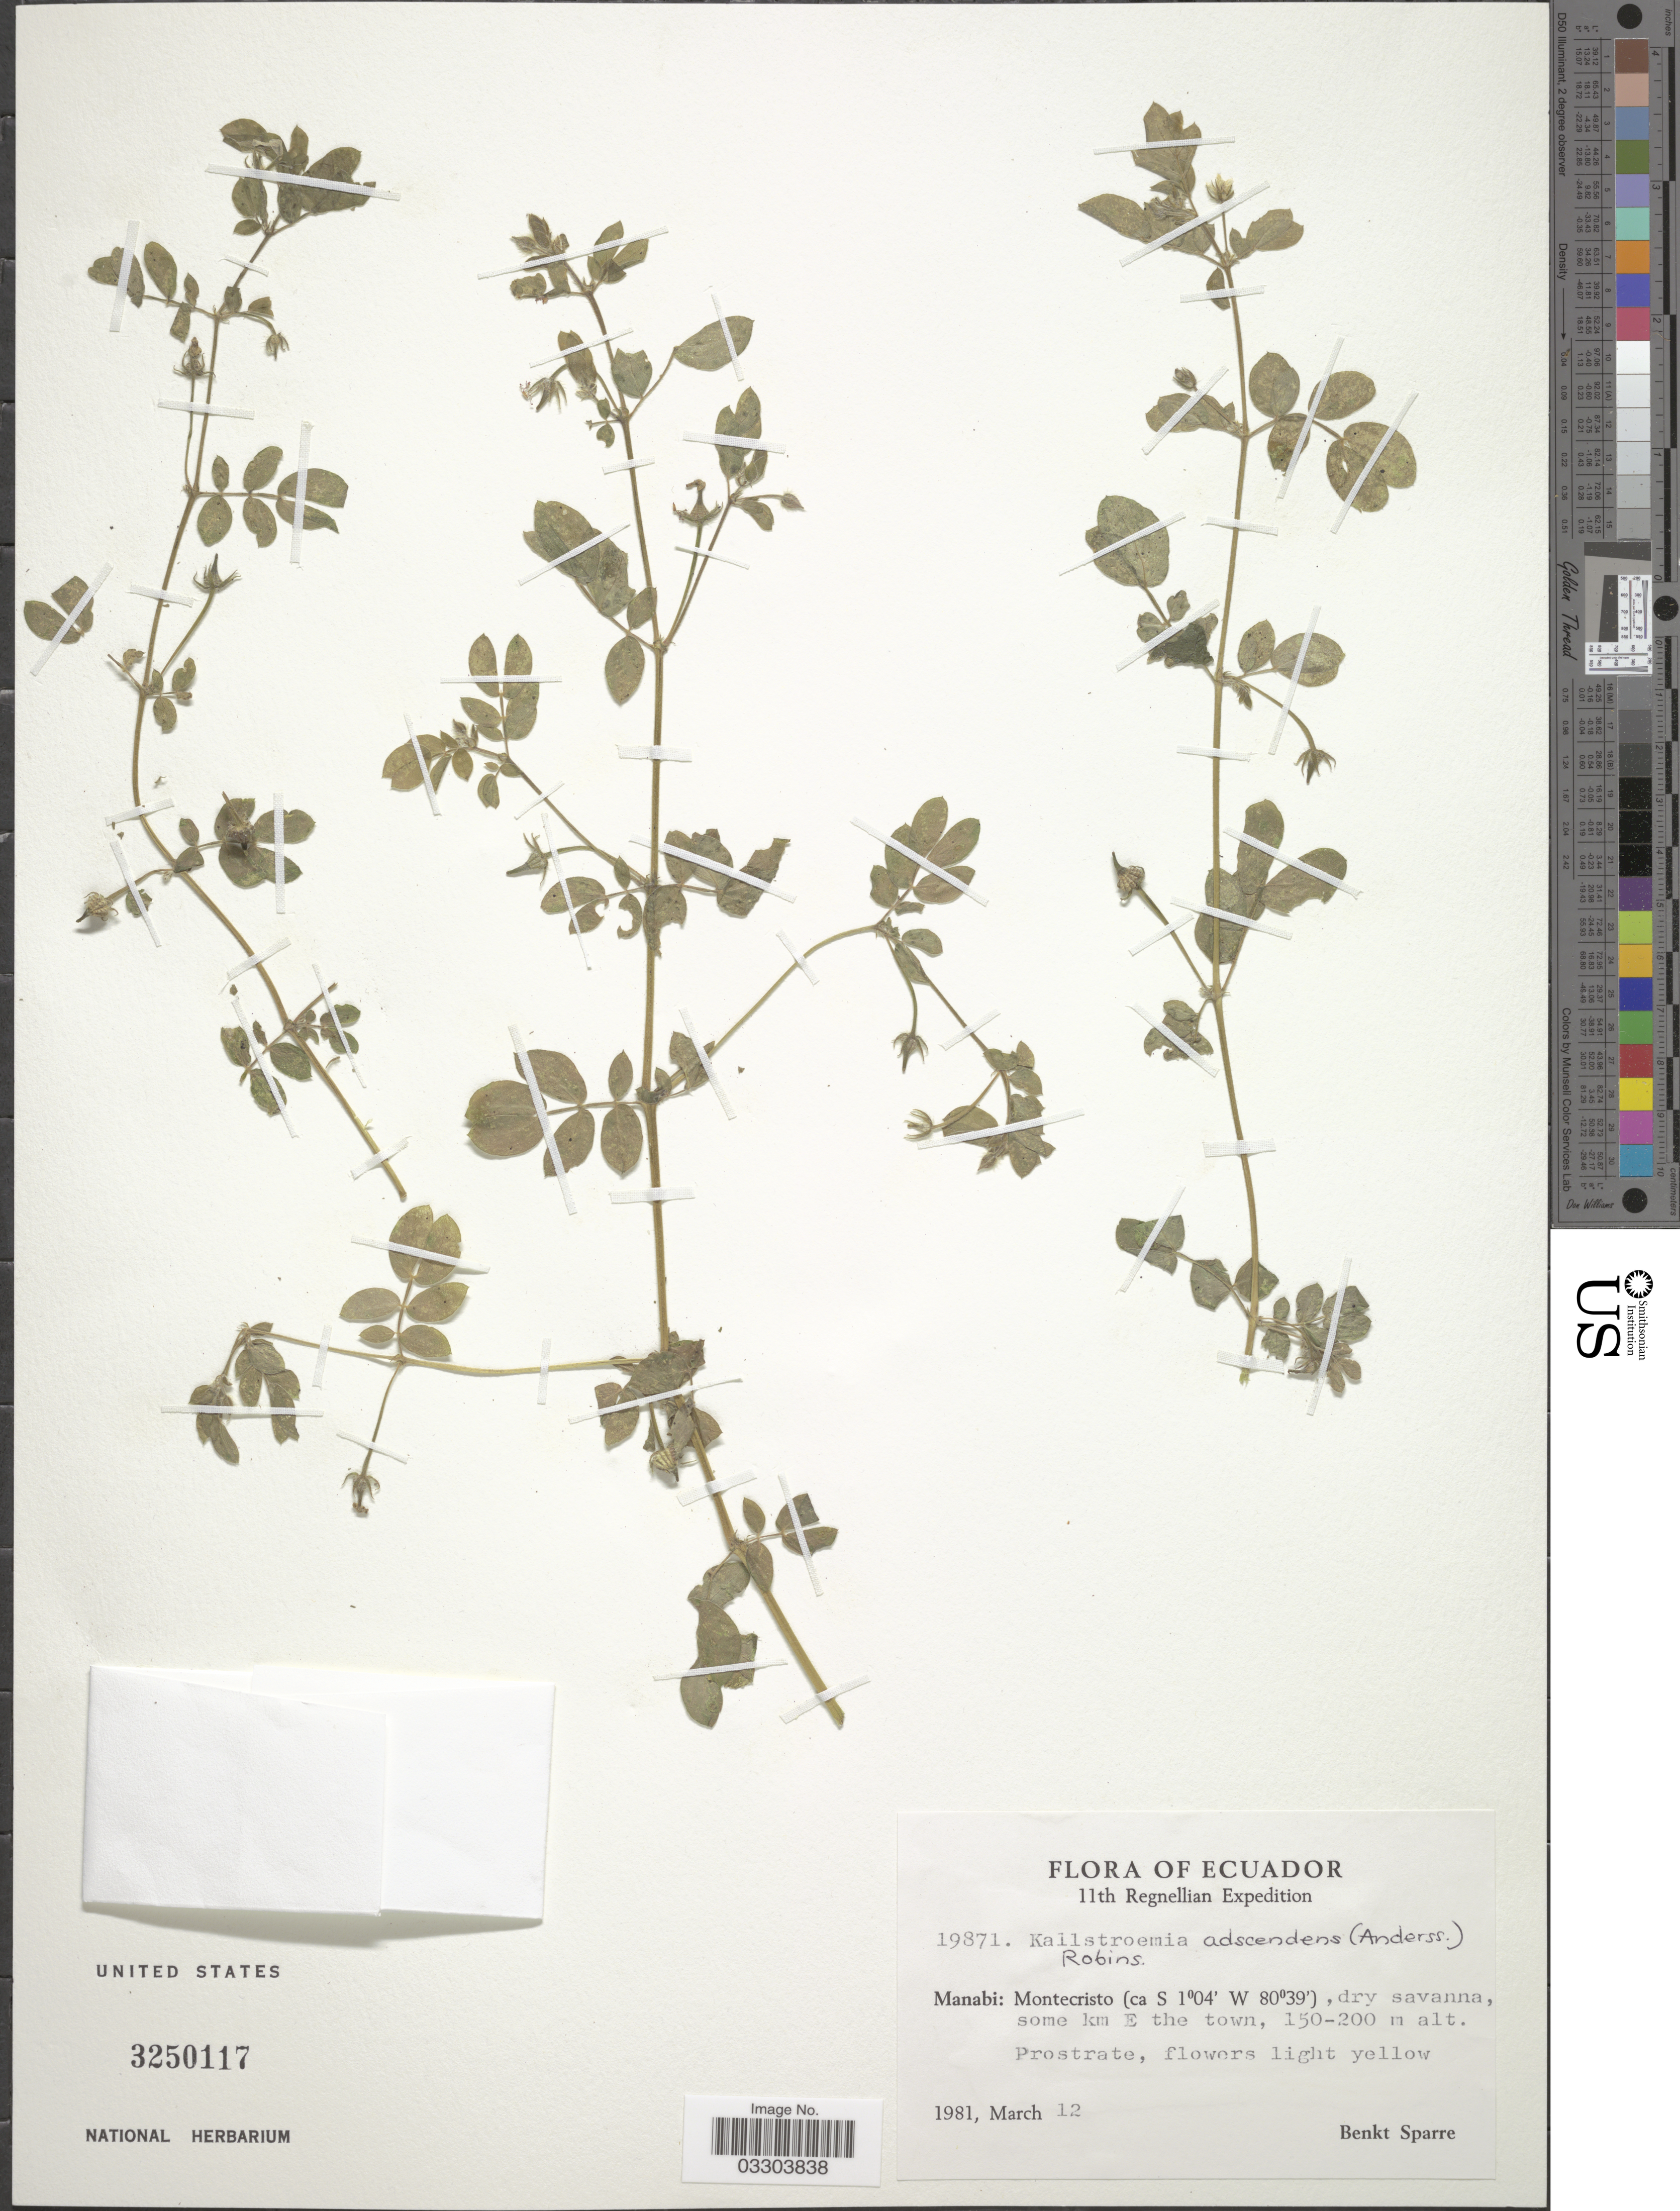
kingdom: Plantae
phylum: Tracheophyta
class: Magnoliopsida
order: Zygophyllales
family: Zygophyllaceae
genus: Kallstroemia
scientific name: Kallstroemia adscendens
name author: B.L. Rob.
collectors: B. Sparre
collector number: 19871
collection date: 1981-03-12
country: Ecuador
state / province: Manabí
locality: Montecristo, some km E the town.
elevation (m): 150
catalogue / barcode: US 3250117